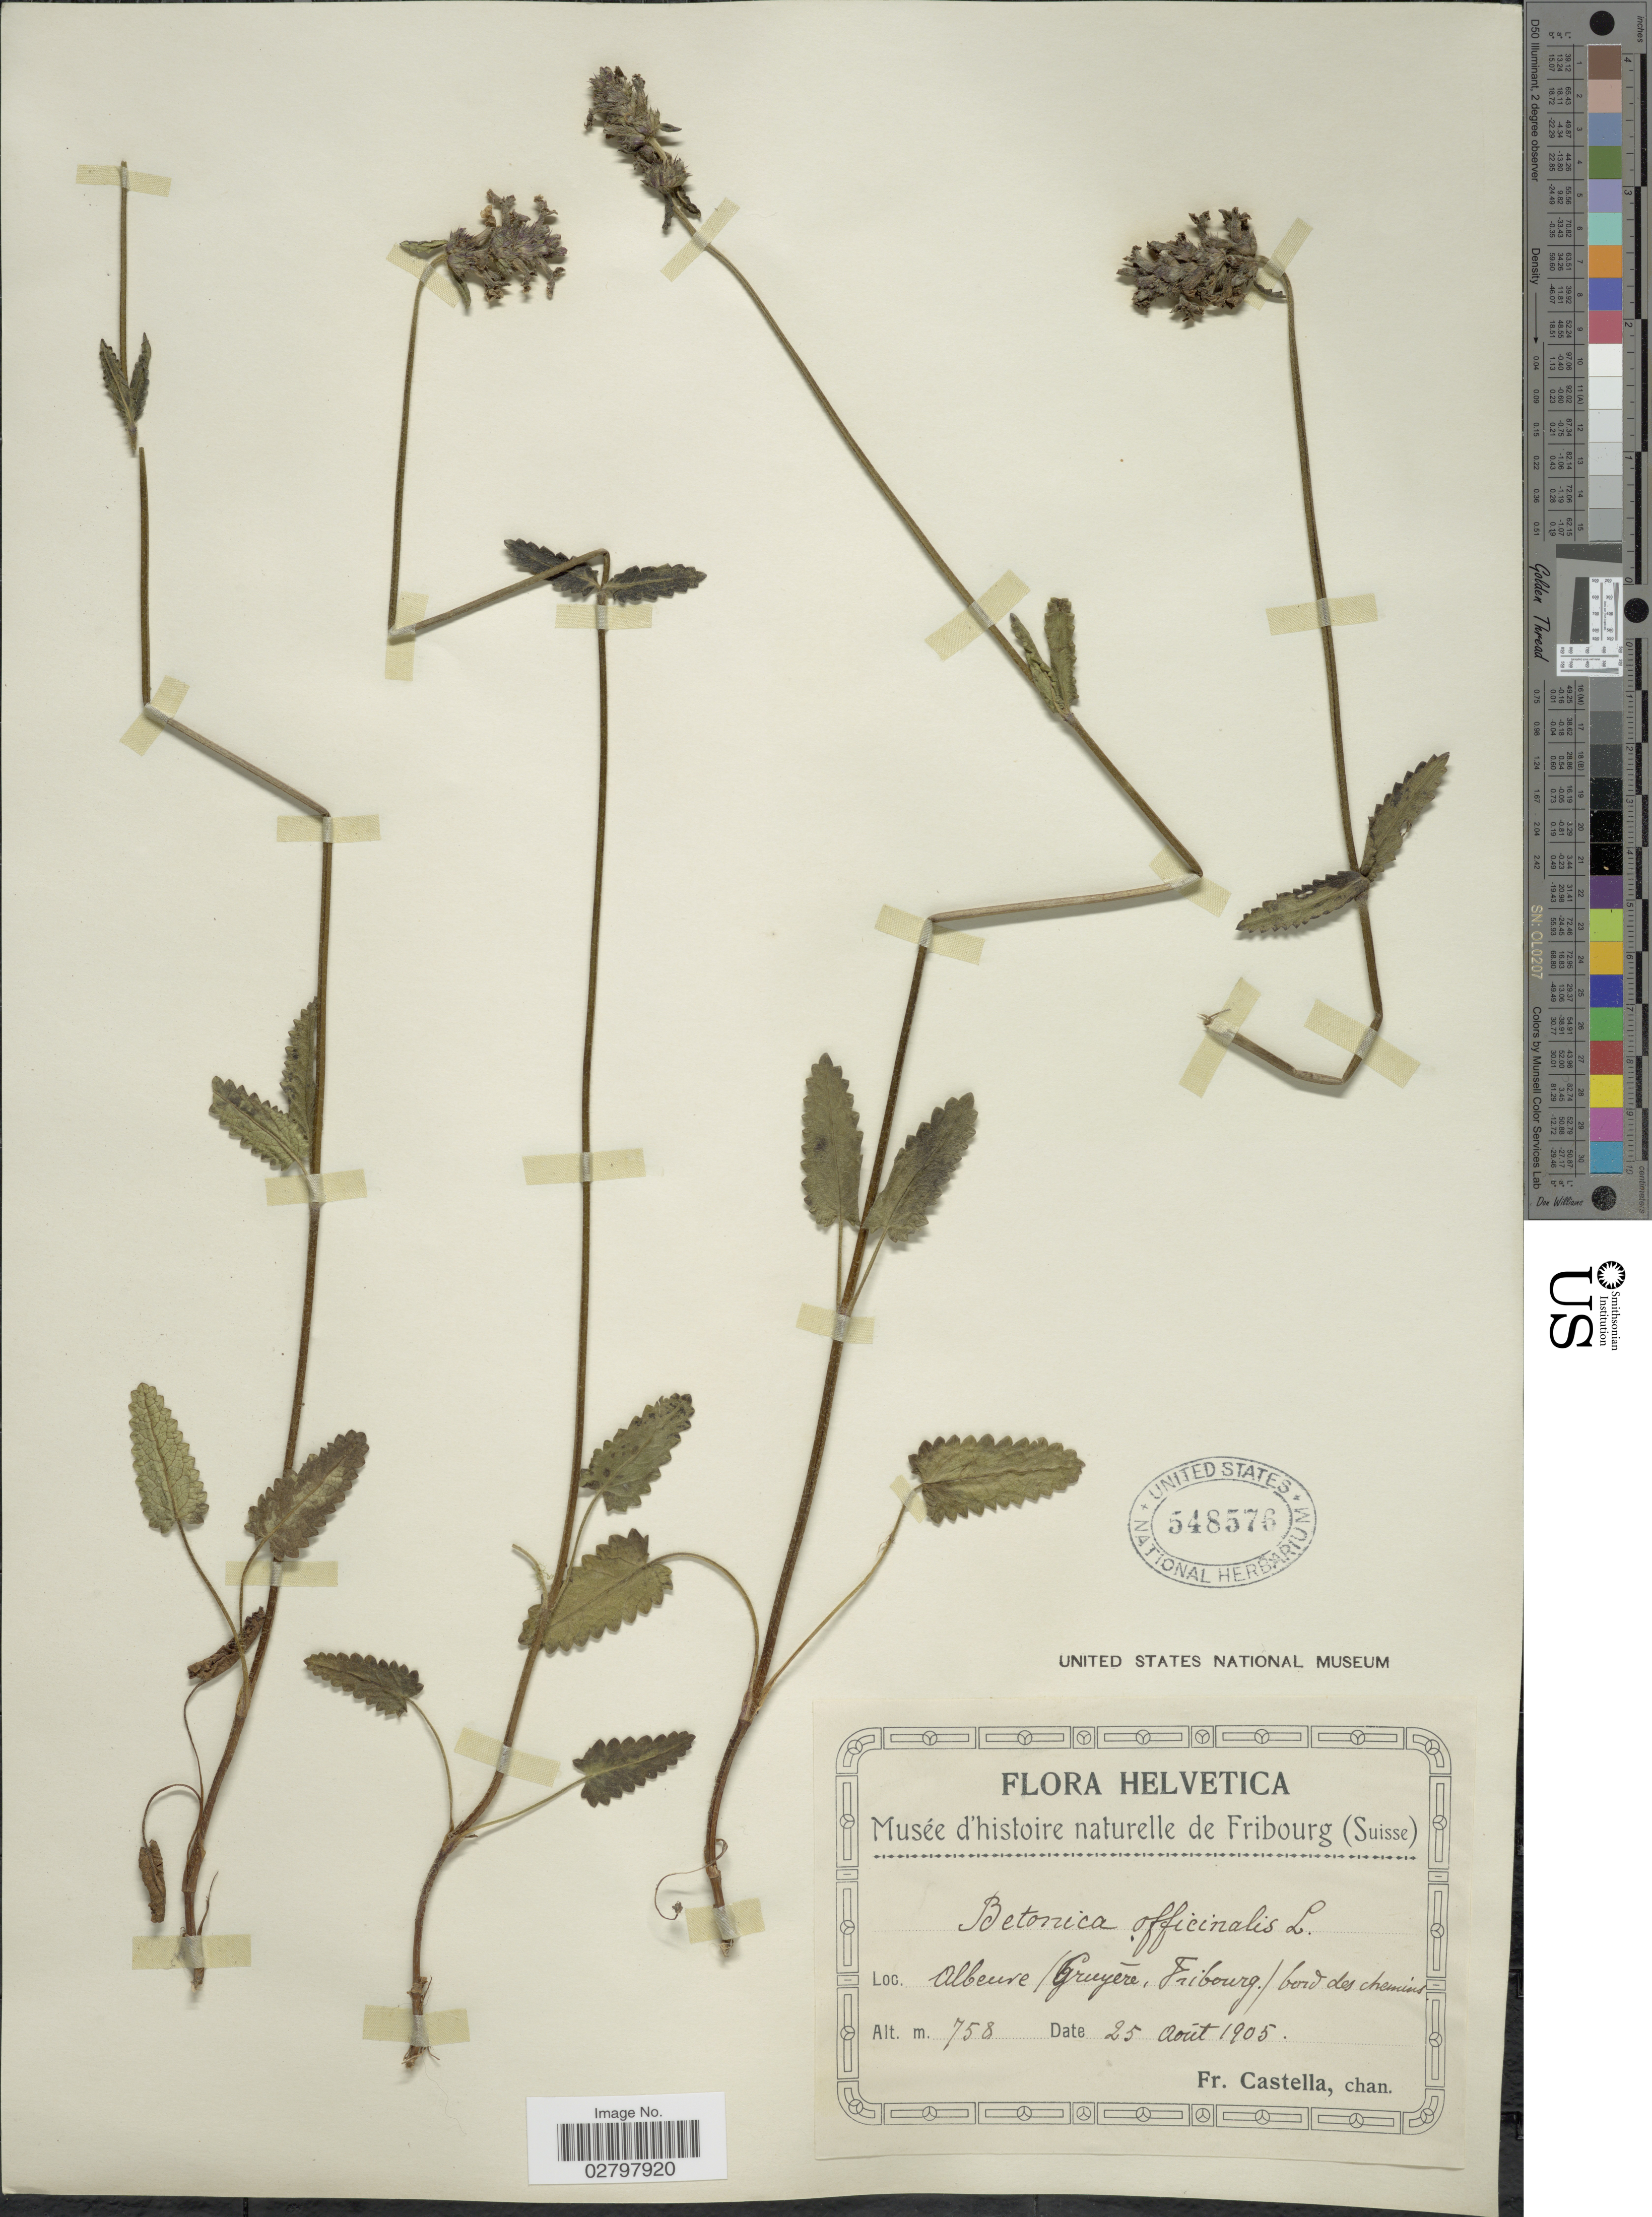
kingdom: Plantae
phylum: Tracheophyta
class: Magnoliopsida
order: Lamiales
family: Lamiaceae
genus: Stachys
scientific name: Stachys officinalis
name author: (L.) Trevis.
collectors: Fr. Castella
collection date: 1905-08-25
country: Switzerland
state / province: Fribourg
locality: Helvetica, Albeuve (Gruyére, Fribourg.).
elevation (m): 758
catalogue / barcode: US 548576